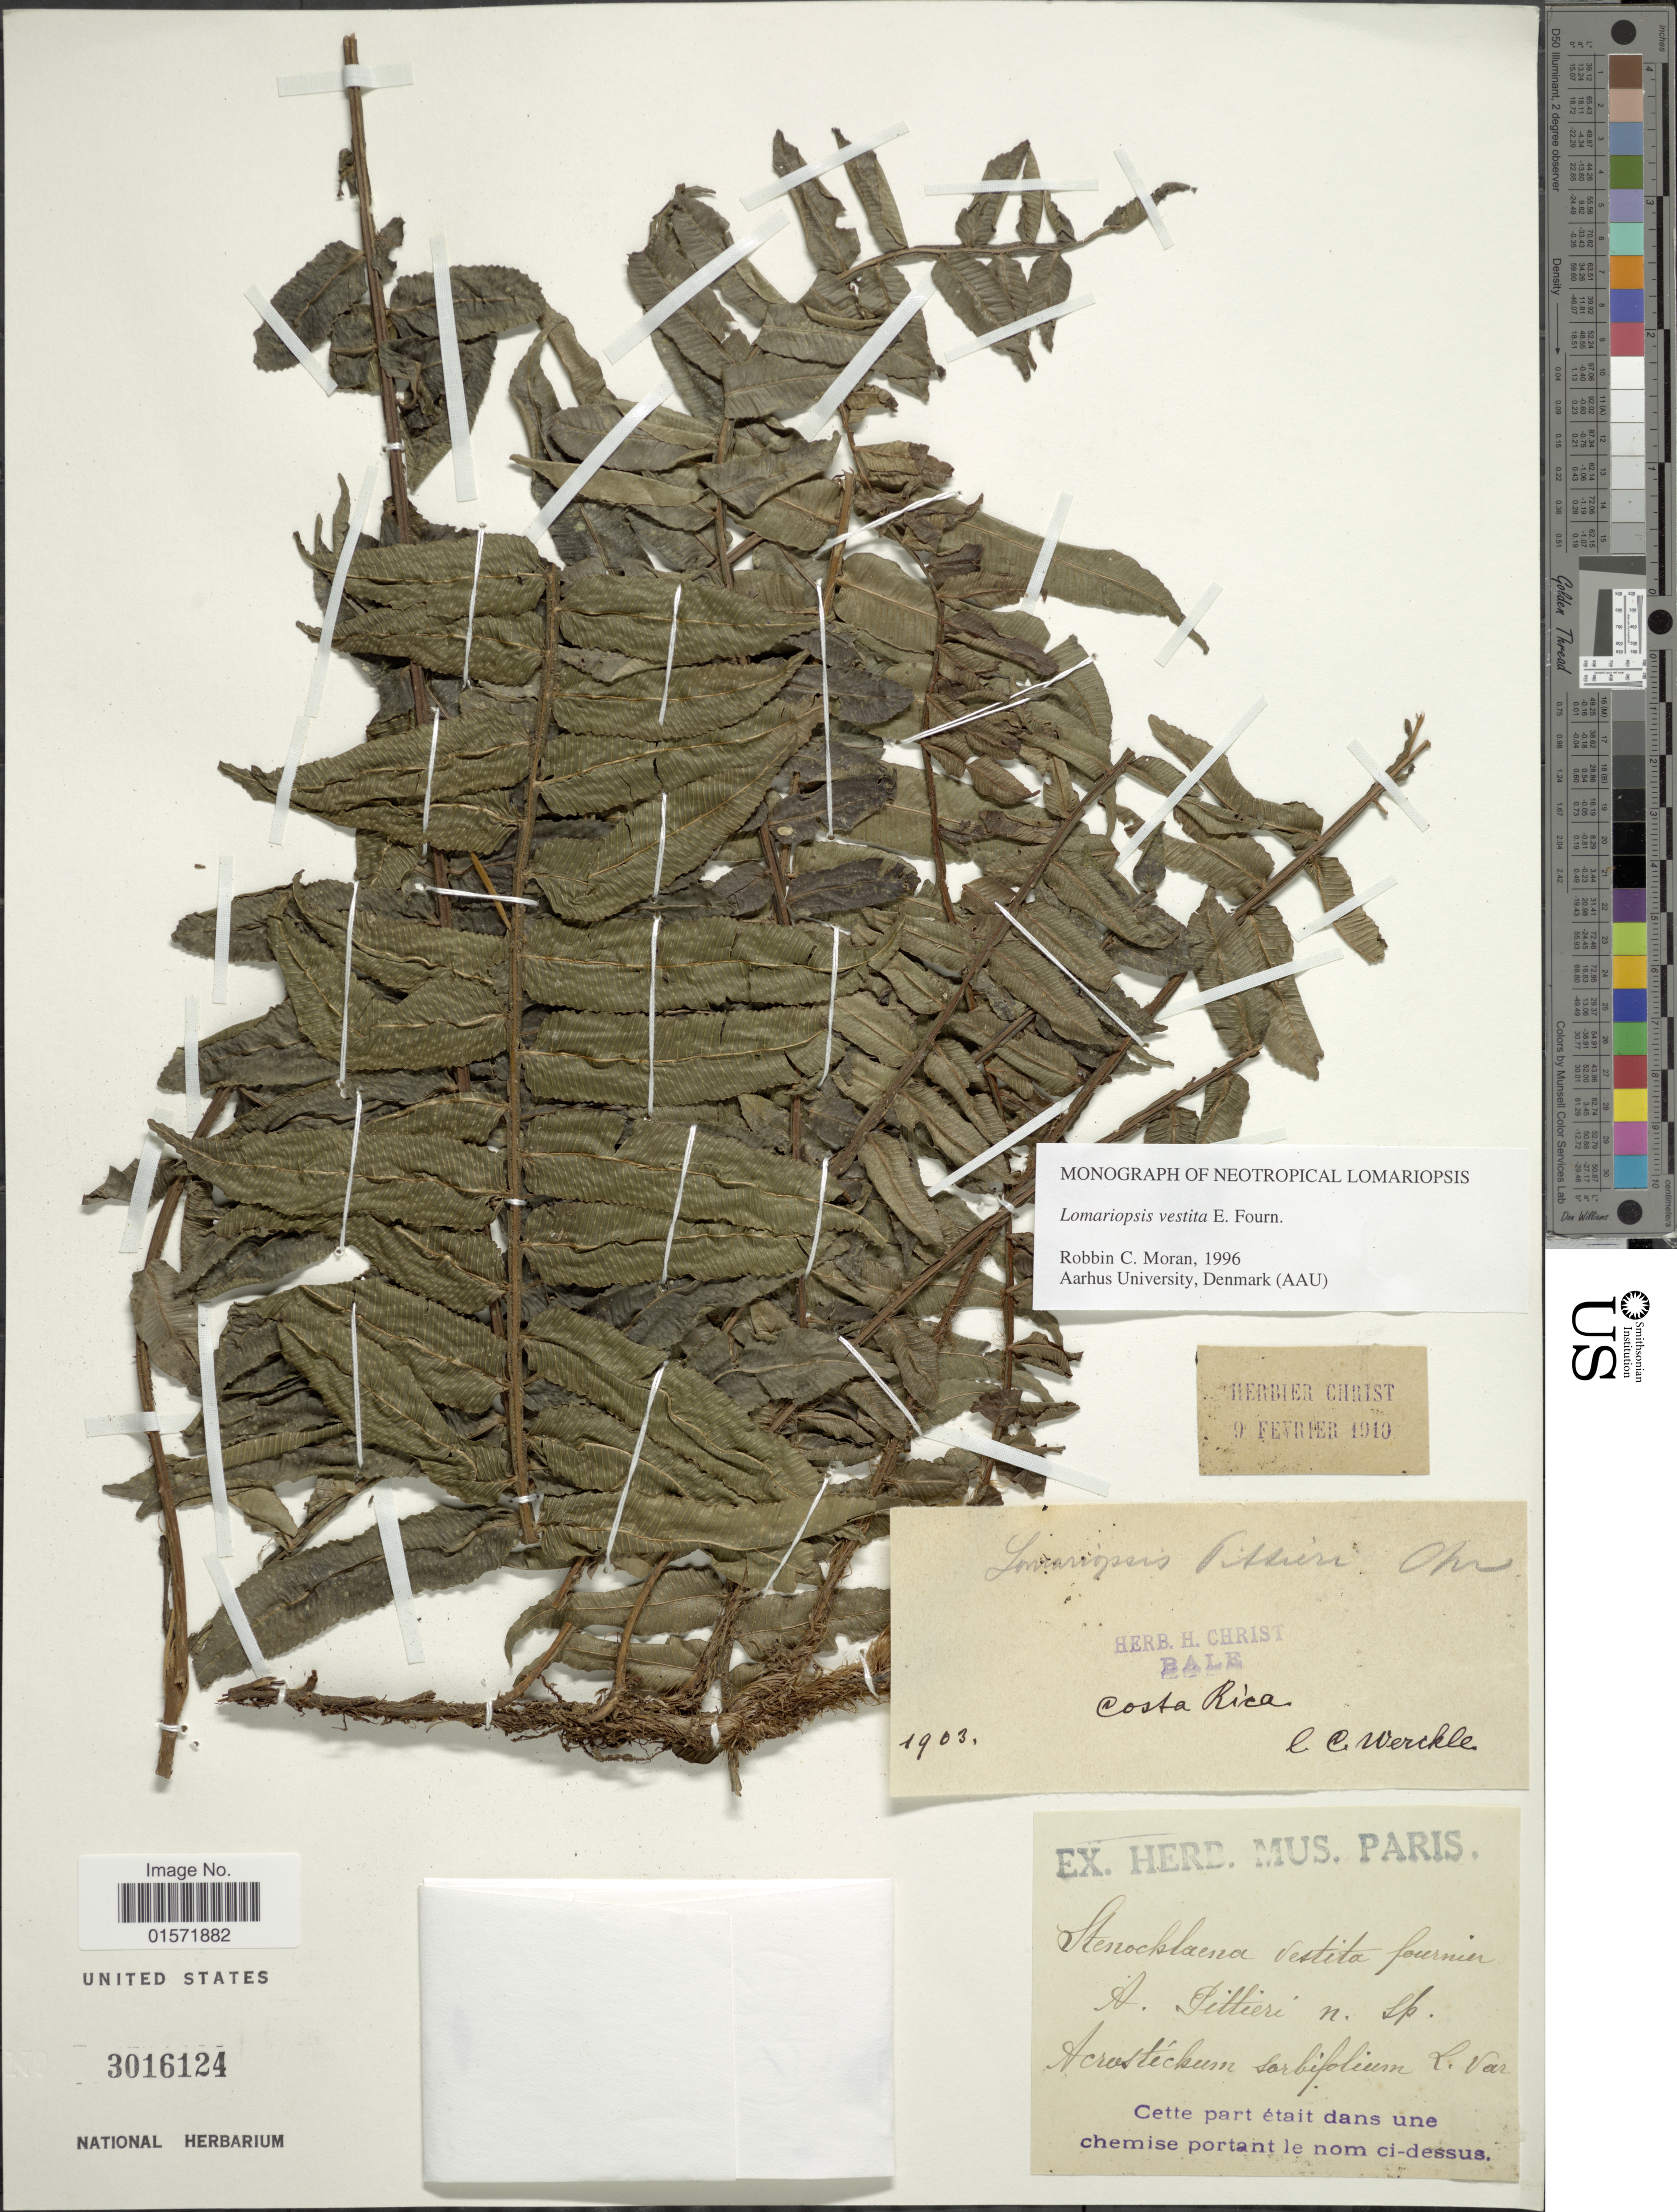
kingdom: Plantae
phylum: Tracheophyta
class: Polypodiopsida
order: Polypodiales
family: Lomariopsidaceae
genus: Lomariopsis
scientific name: Lomariopsis vestita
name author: E. Fourn.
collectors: C. C Wercklé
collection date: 1903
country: Costa Rica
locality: Cette part etait dans une chemise portant le nom ci-dessus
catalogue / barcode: US 3016124